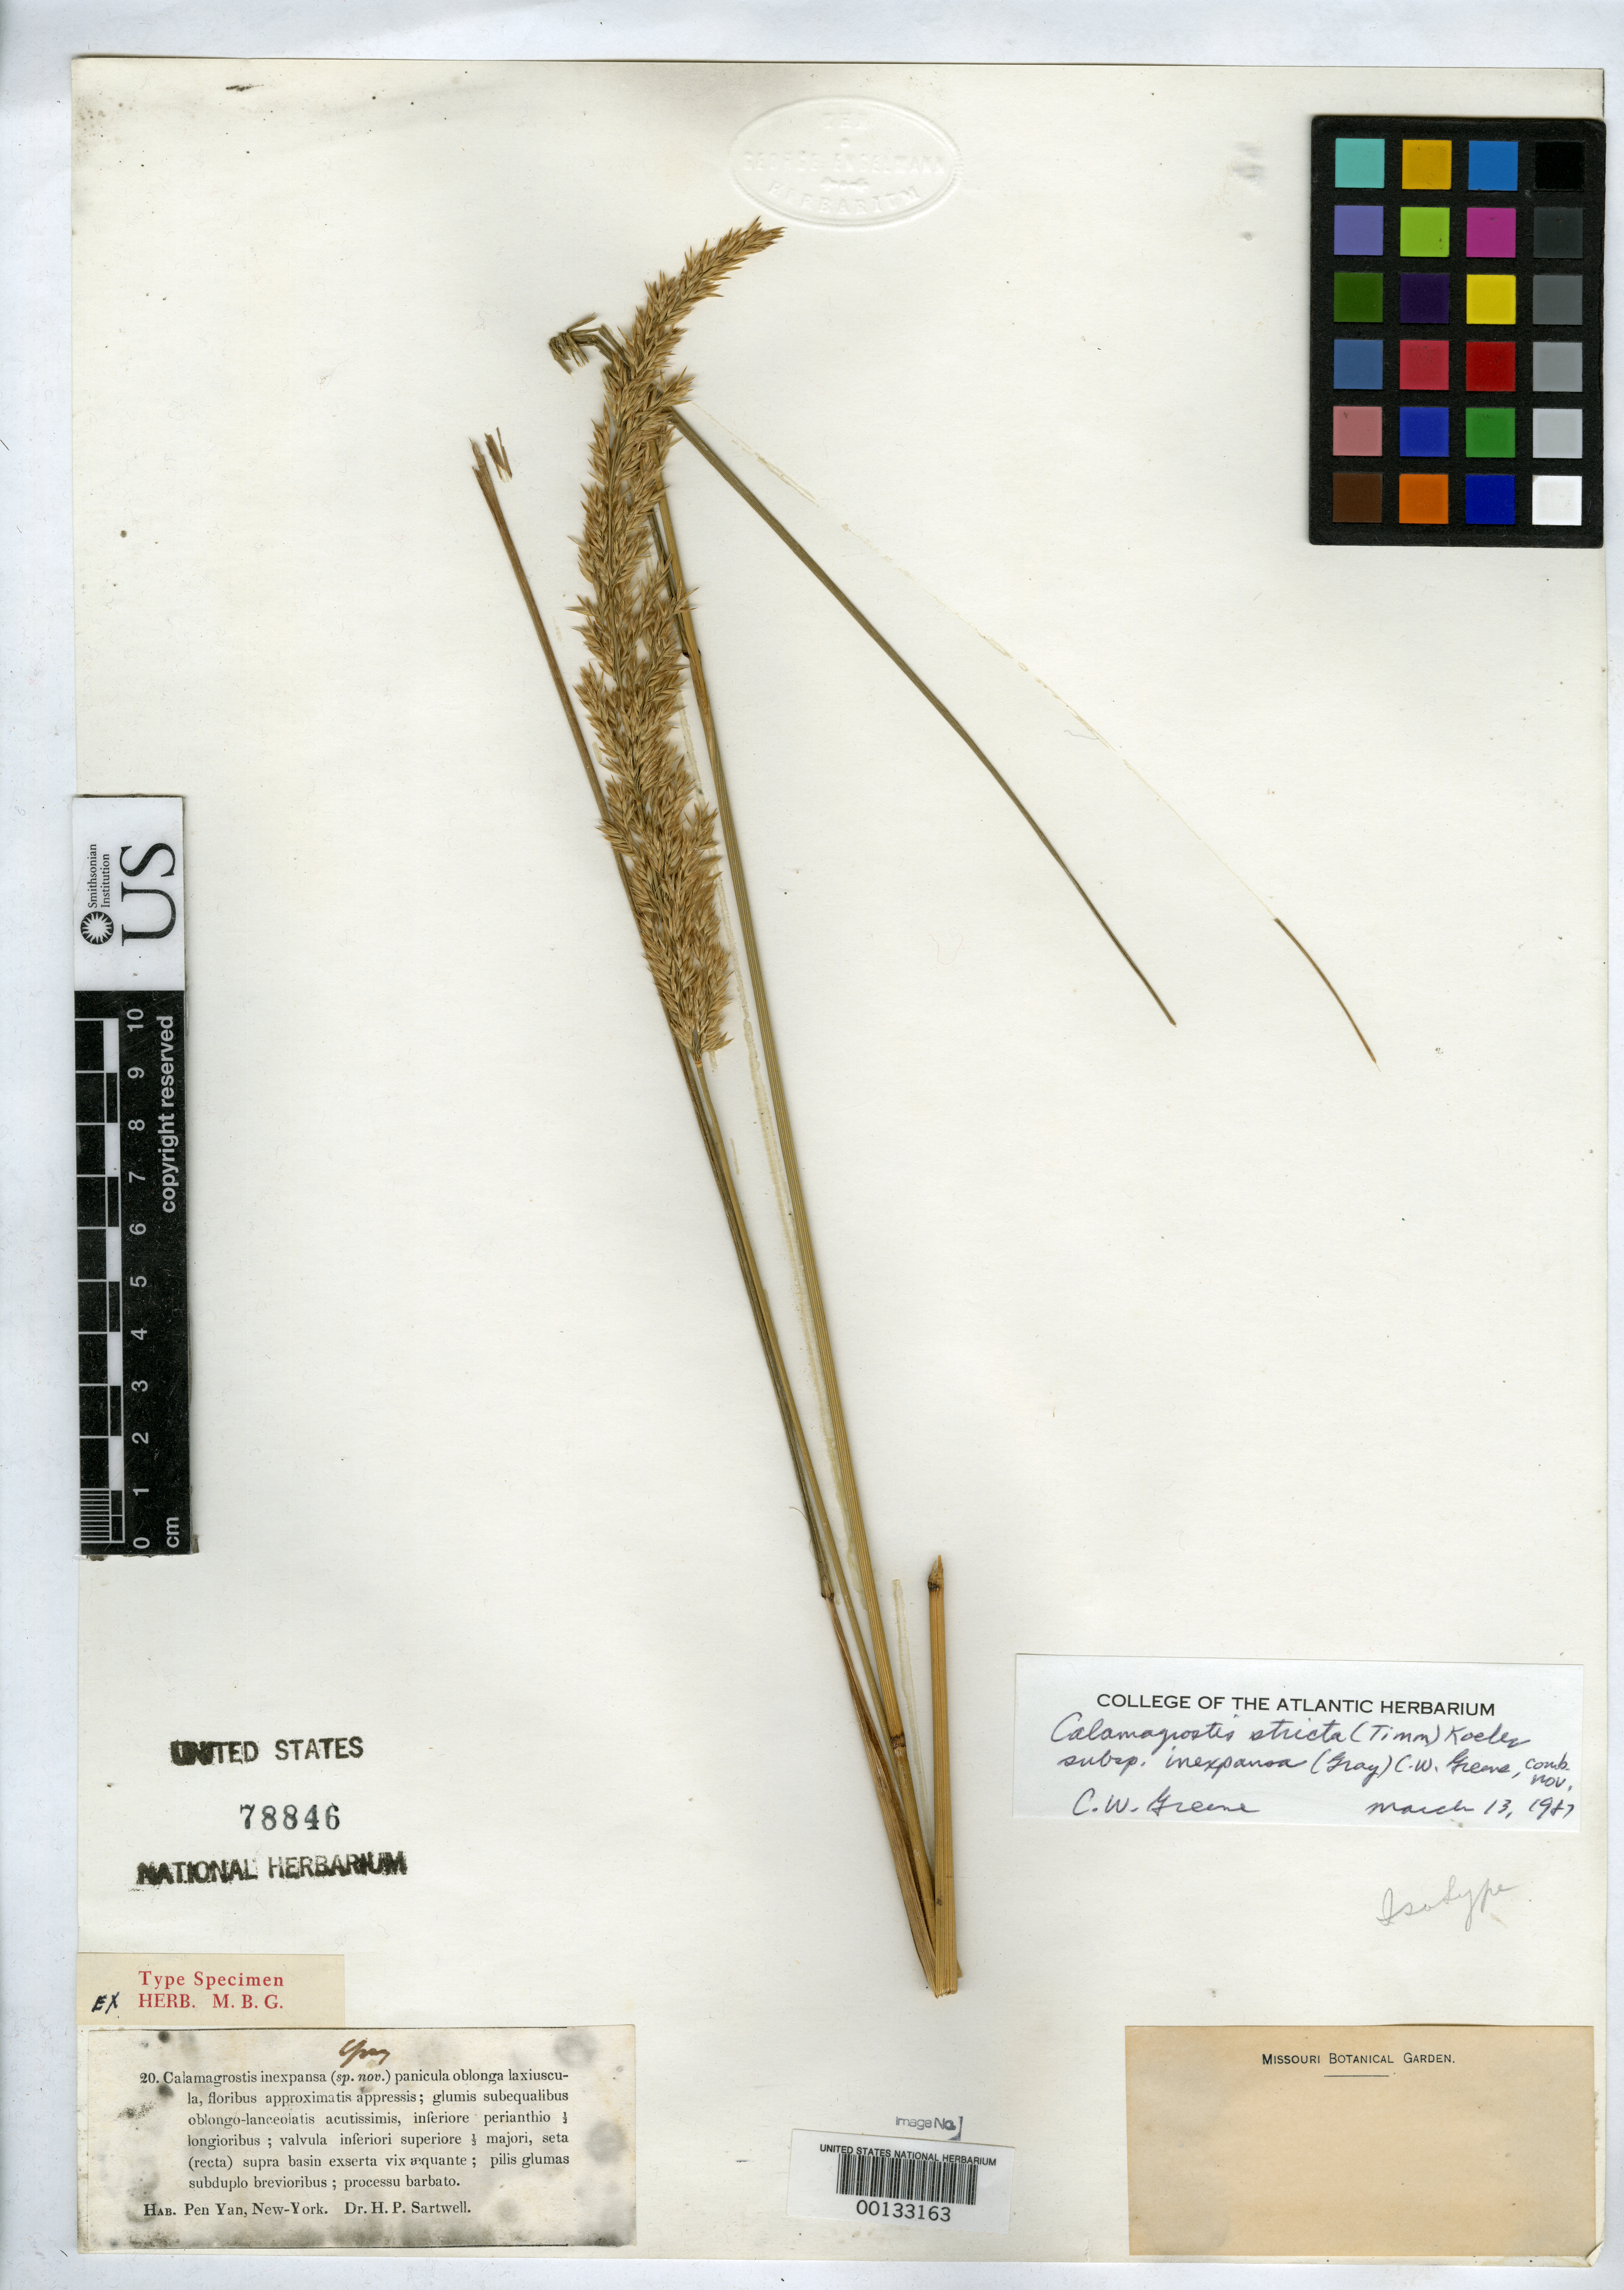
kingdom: Plantae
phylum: Tracheophyta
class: Liliopsida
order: Poales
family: Poaceae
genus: Calamagrostis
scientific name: Calamagrostis inexpansa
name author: A. Gray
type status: Isotype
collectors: H. P. Sartwell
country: United States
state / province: New York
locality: Pen Yan.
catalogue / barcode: US 78846